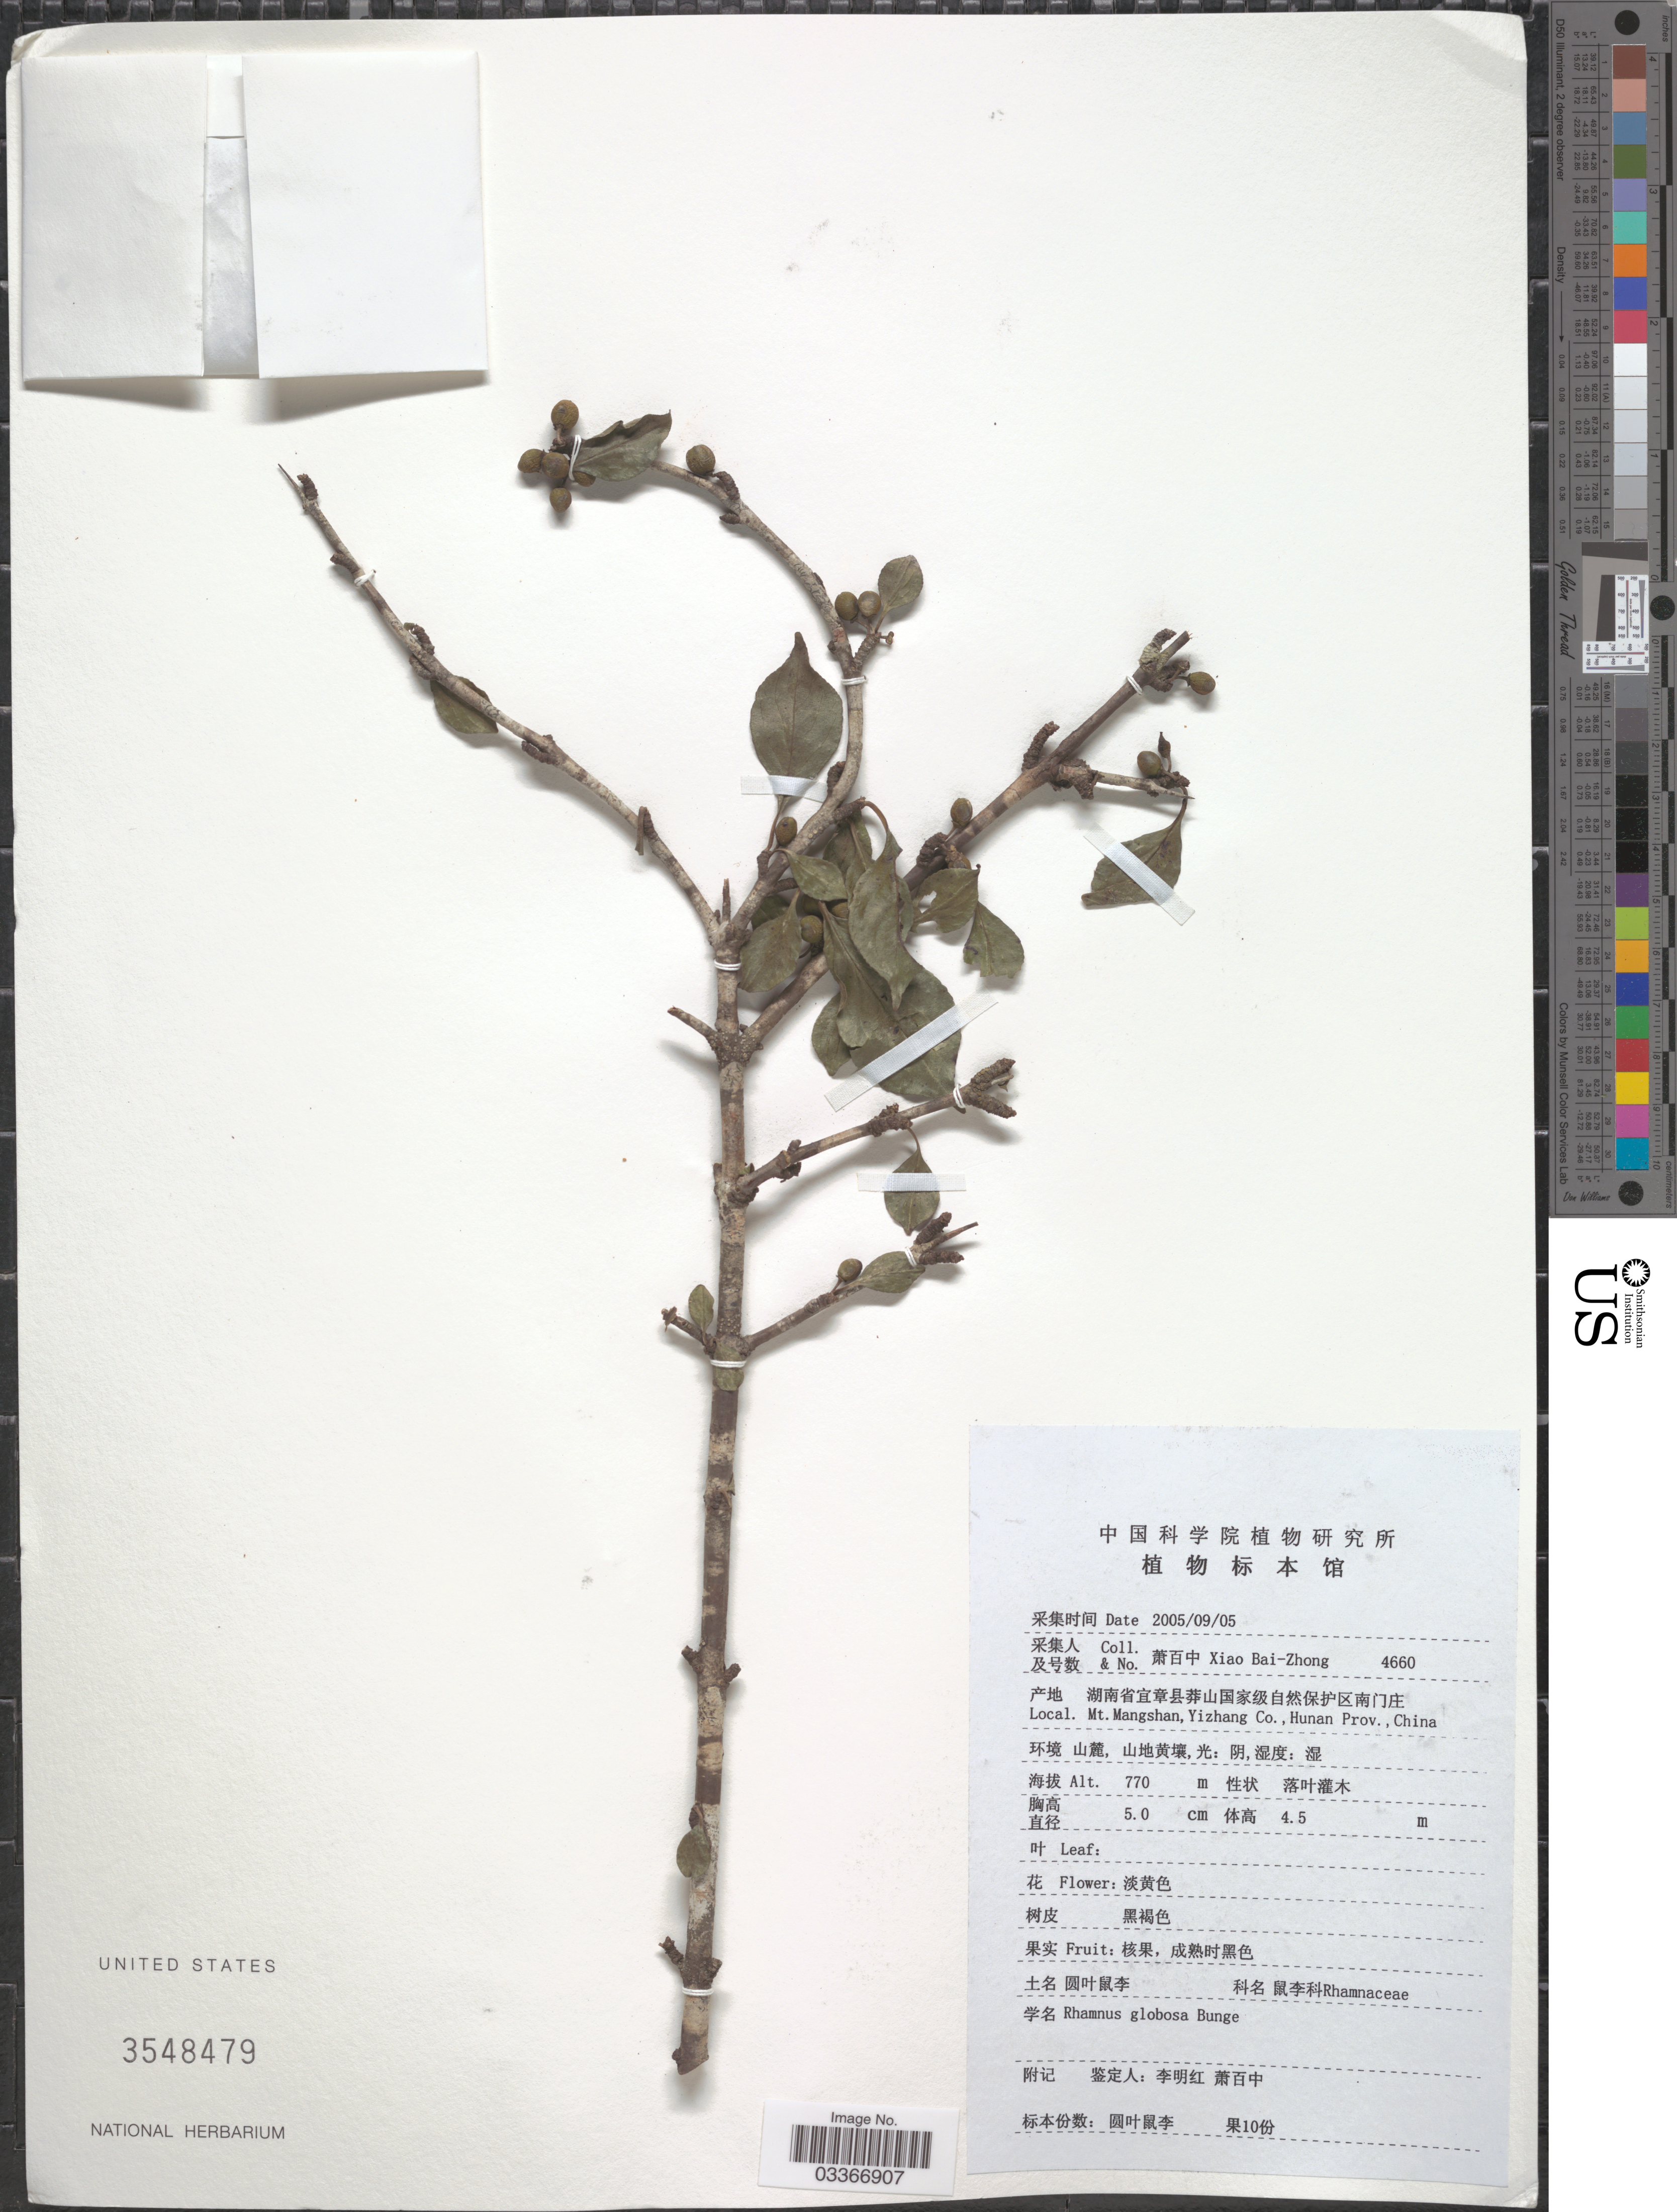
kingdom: Plantae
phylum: Tracheophyta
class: Magnoliopsida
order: Rosales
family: Rhamnaceae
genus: Rhamnus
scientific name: Rhamnus globosa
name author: Bunge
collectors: B. Z. Xiao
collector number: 4660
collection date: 2005-09-05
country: China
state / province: Hunan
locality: Mt. Mangshan, Yizhang Co.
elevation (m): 770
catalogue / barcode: US 3548479